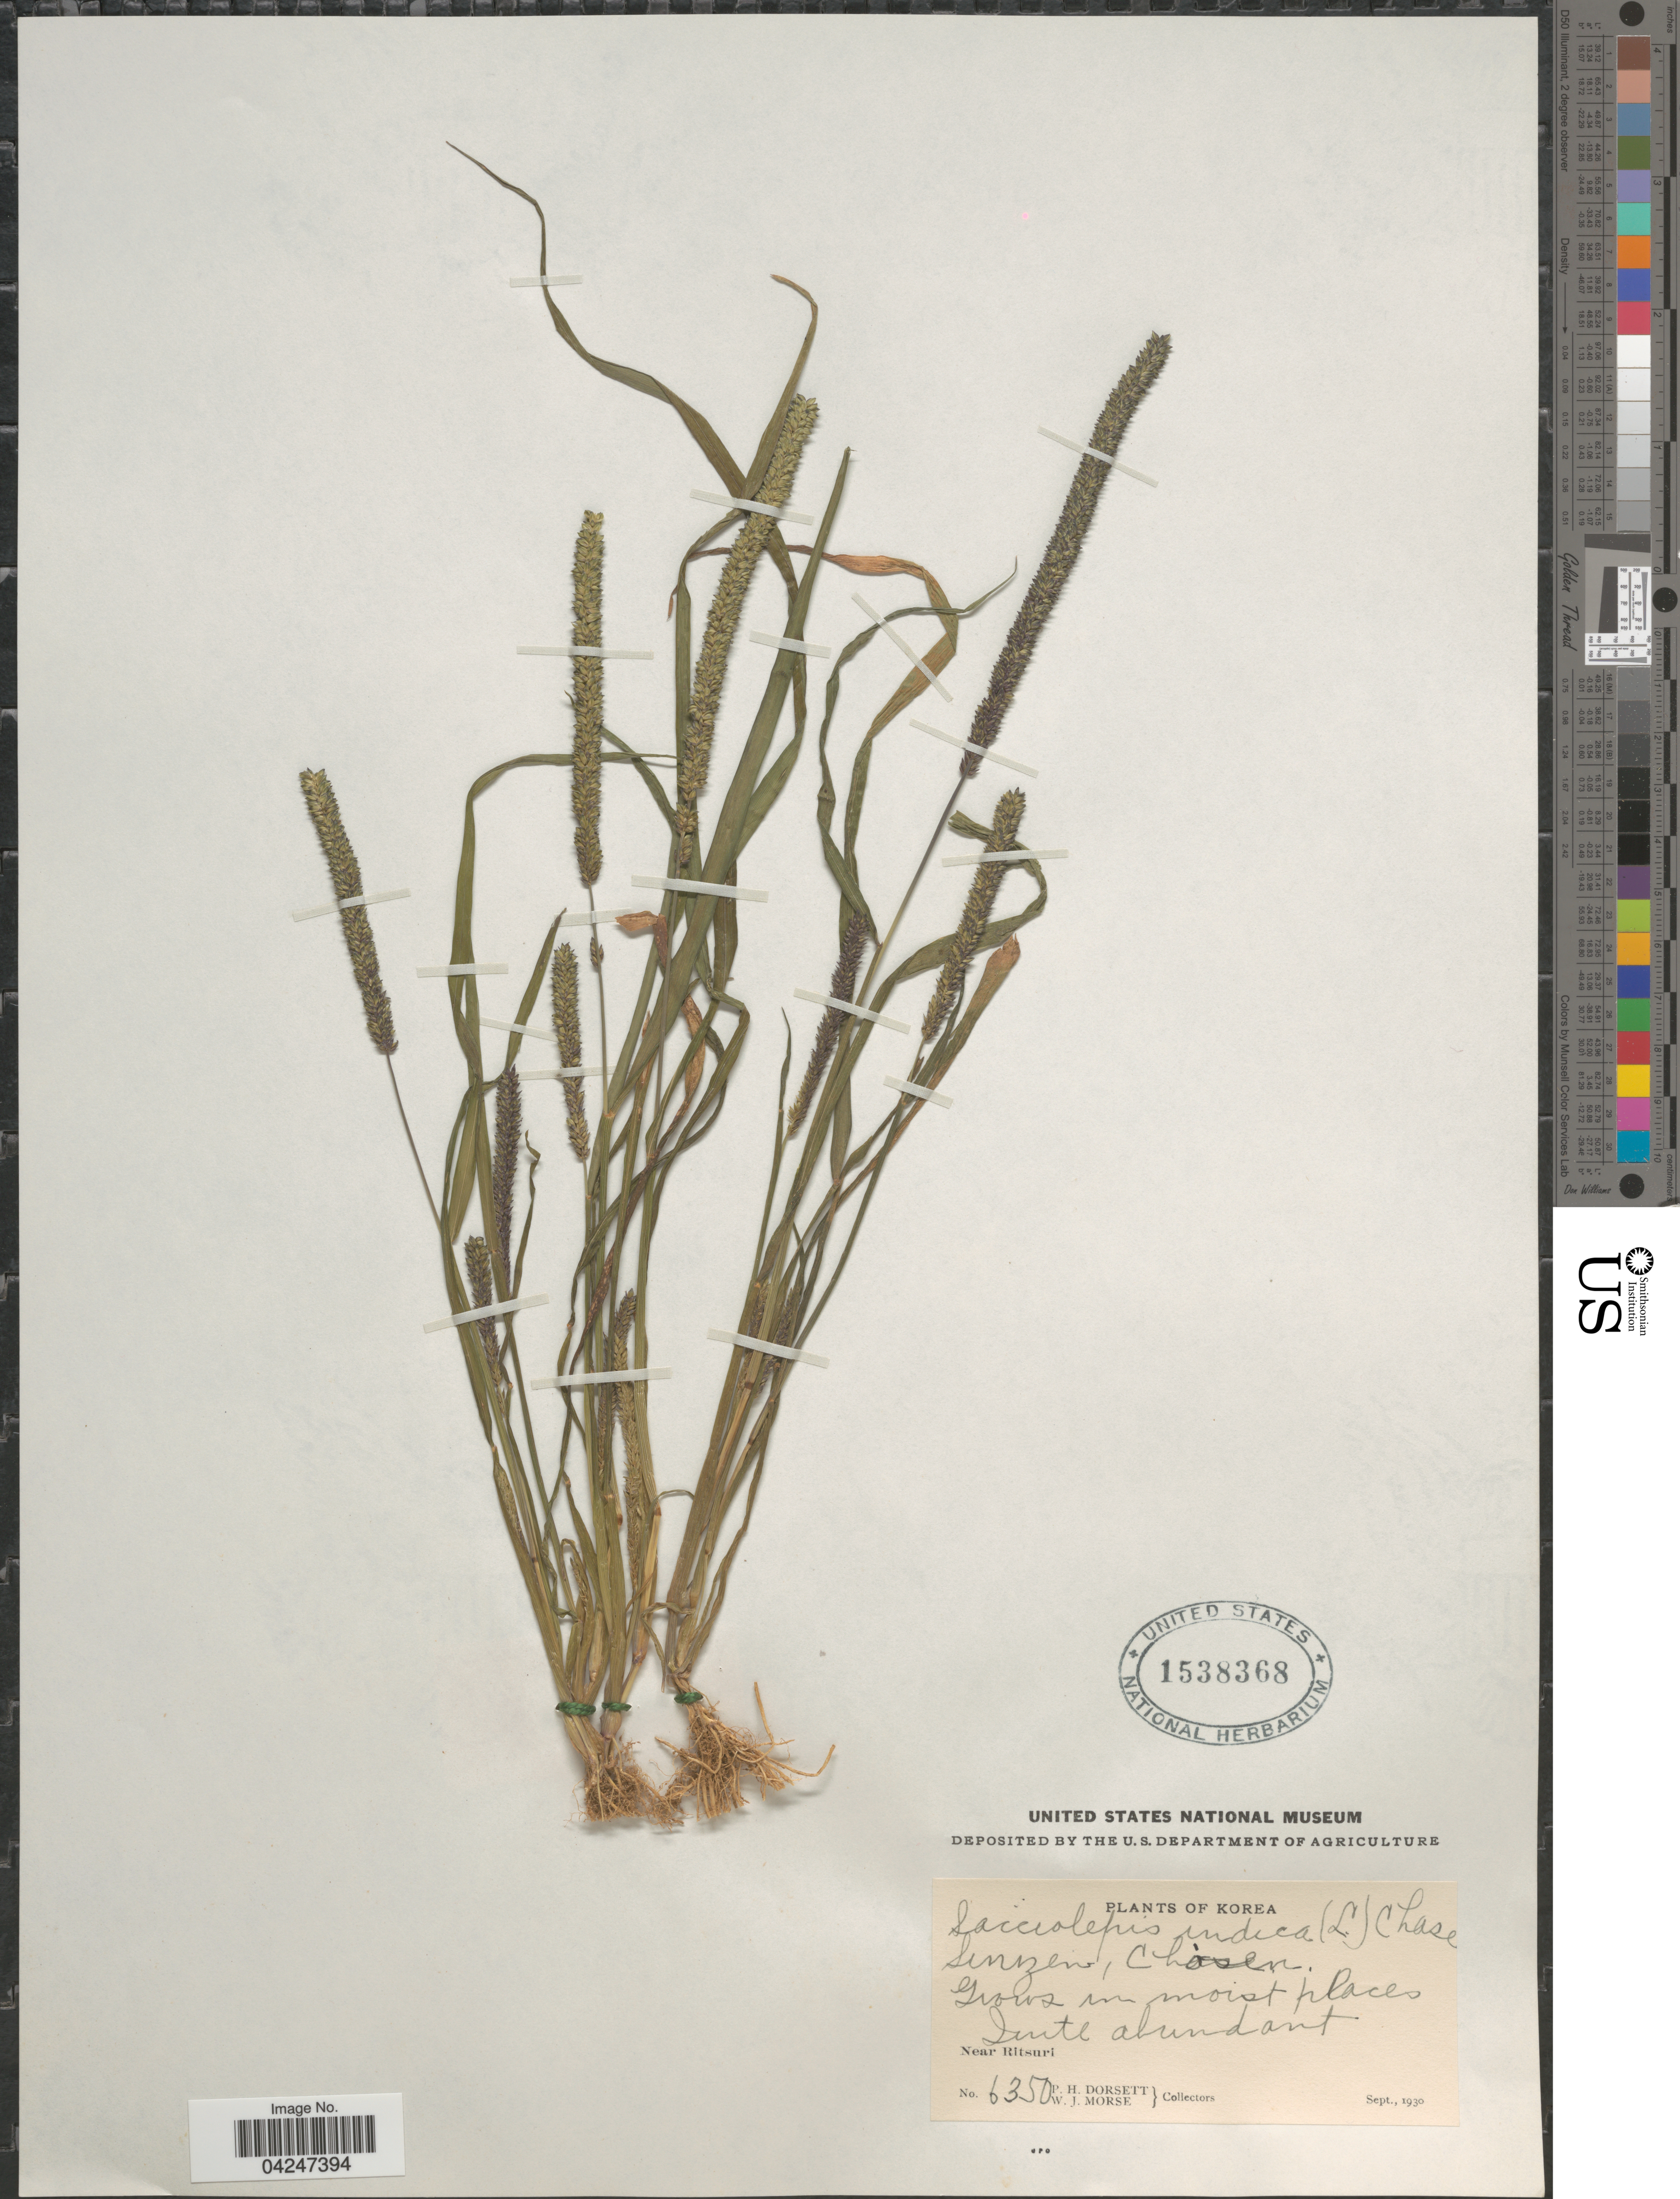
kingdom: Plantae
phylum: Tracheophyta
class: Liliopsida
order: Poales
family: Poaceae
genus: Sacciolepis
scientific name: Sacciolepis indica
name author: (L.) Chase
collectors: P. H. Dorsett & W. J. Morse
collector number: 6350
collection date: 1930-09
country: North Korea / South Korea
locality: In moist places. Quite abundant. Near Ritsuri.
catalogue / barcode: US 1538368